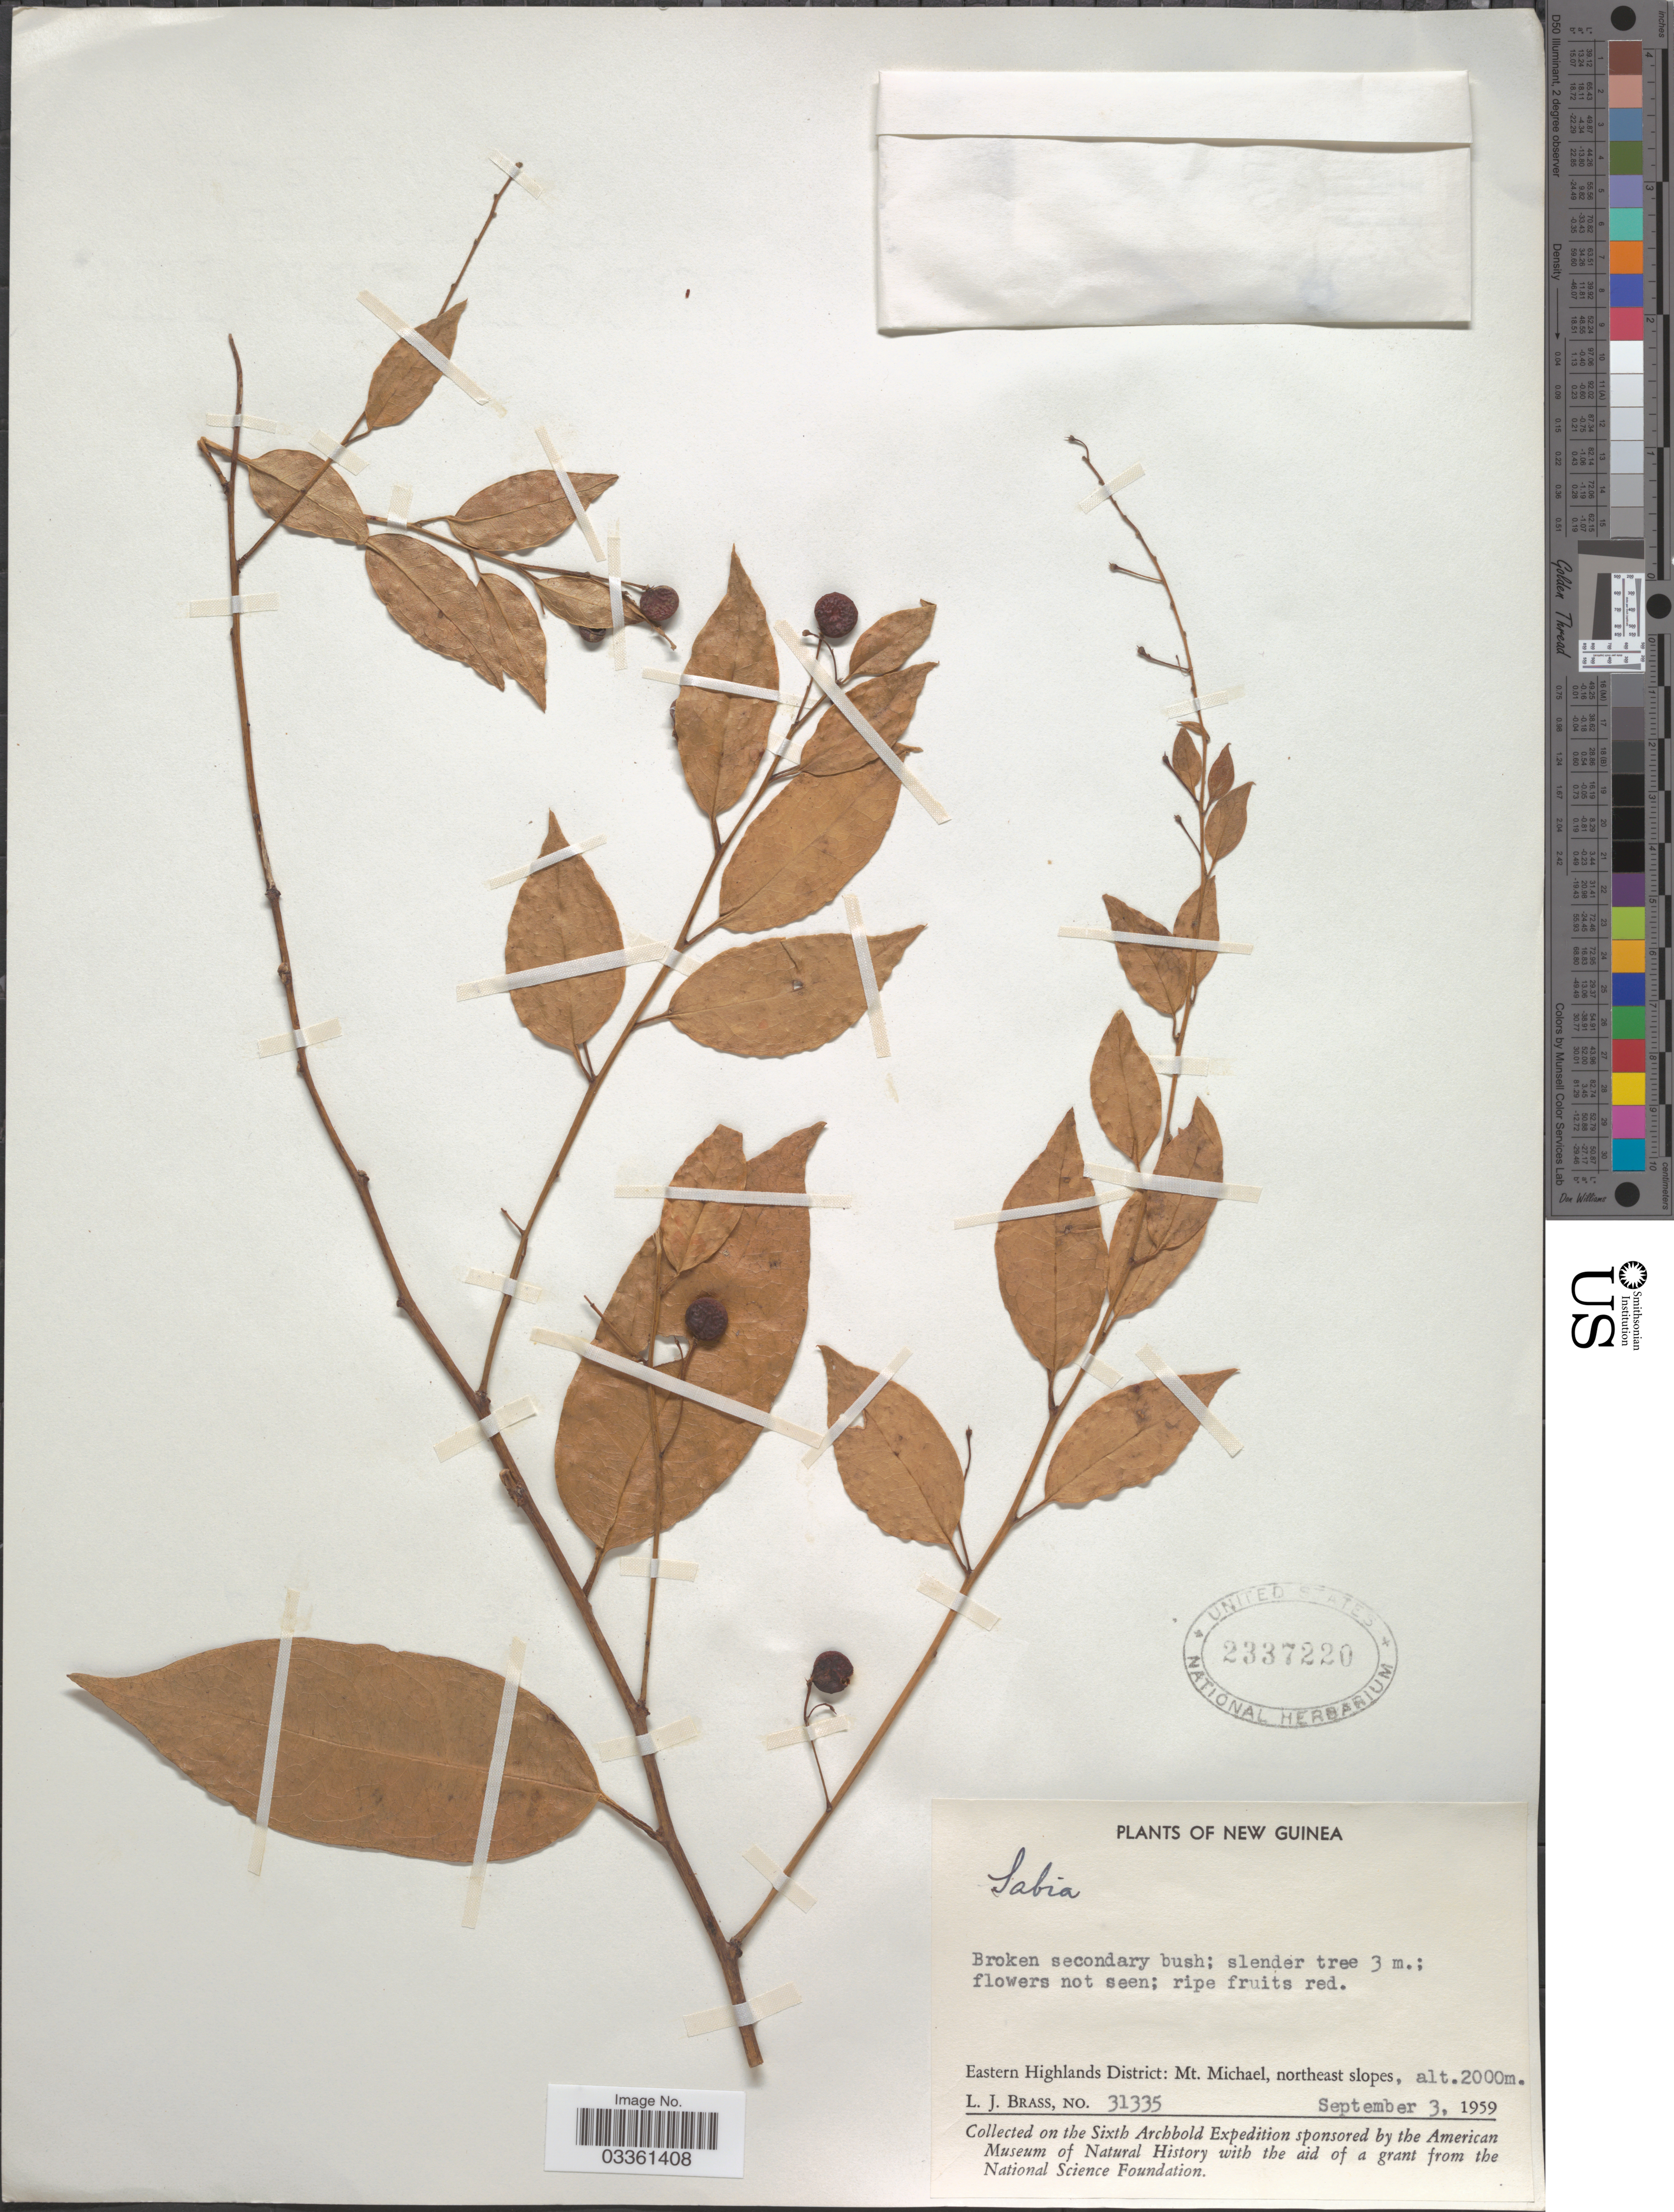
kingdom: Plantae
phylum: Tracheophyta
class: Magnoliopsida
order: Proteales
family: Sabiaceae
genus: Sabia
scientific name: Sabia sp.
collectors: L. J. Brass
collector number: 31335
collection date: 1959-09-03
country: Papua New Guinea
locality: New Guinea. Eastern Highlands District: Mt. Michael, northeast slopes.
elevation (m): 2000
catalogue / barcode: US 2337220